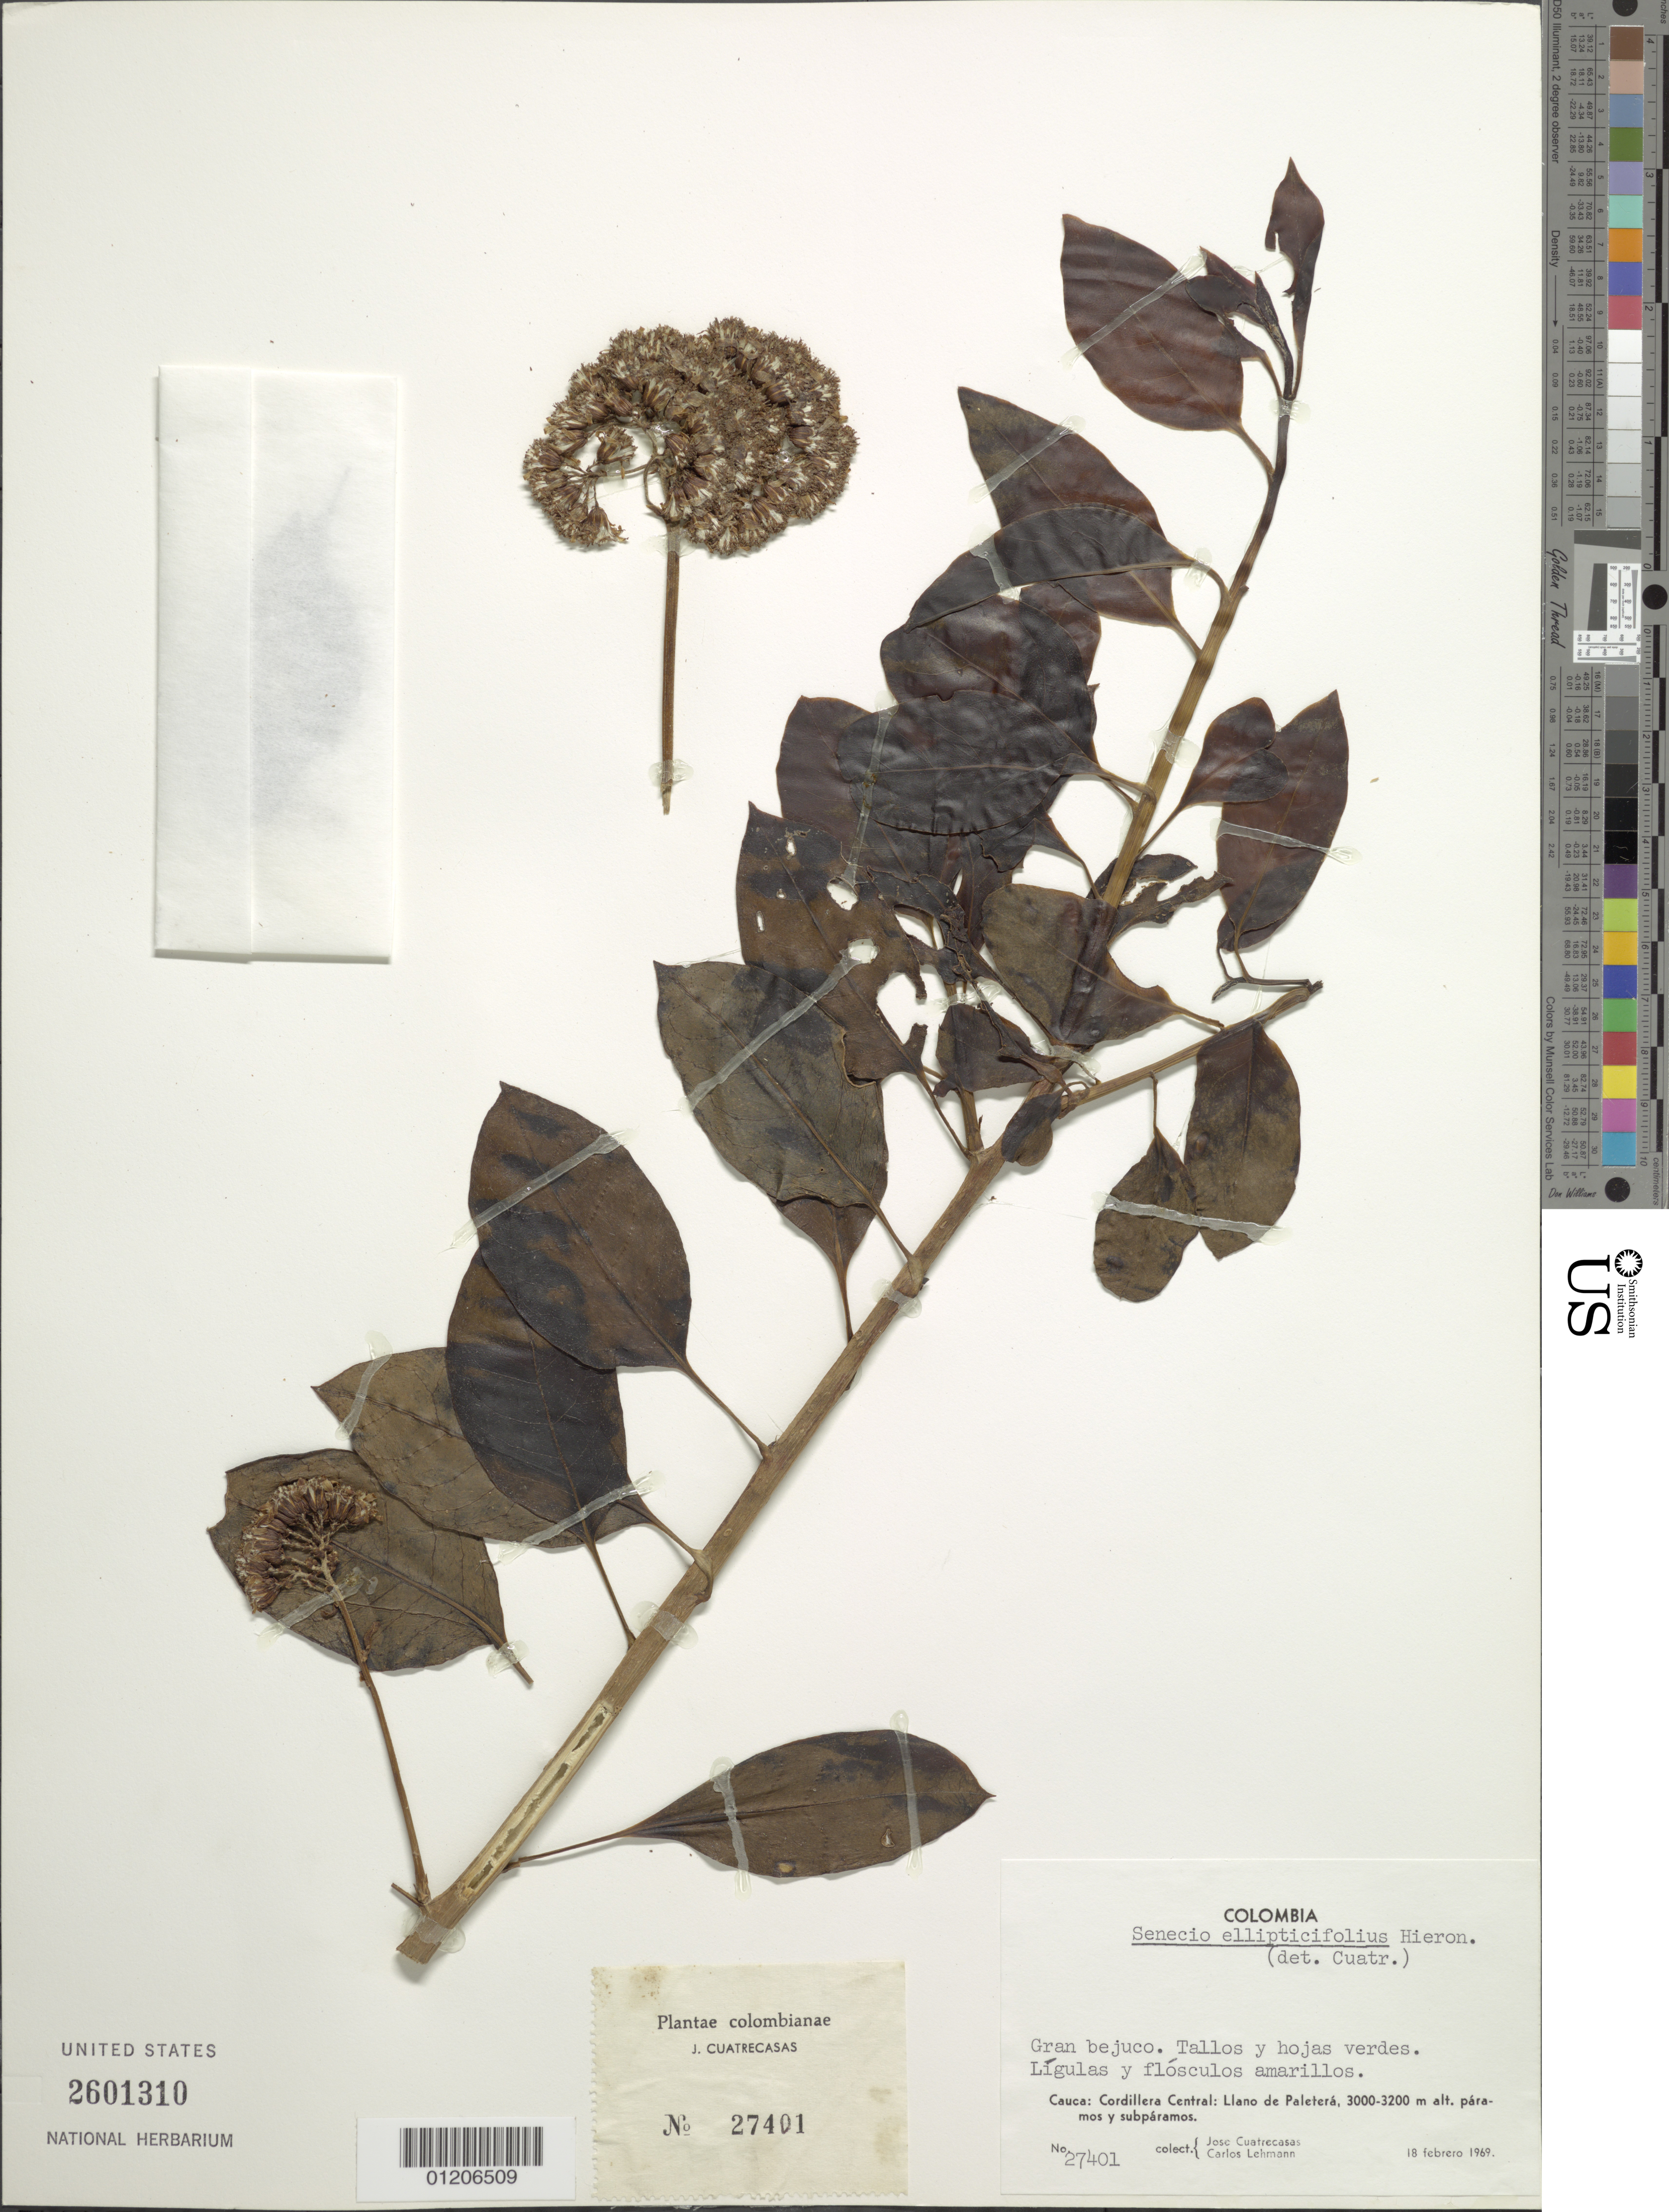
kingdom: Plantae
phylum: Tracheophyta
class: Magnoliopsida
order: Asterales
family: Asteraceae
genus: Pentacalia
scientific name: Pentacalia ellipticifolia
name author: (Hieron.) Cuatrec.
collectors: J. Cuatrecasas & C. Lehmann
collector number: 27401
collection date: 1969-02-18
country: Colombia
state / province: Cauca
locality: Cordillera Central: Llano de Paleterá.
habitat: subparamos y paramos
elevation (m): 3000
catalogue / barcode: US 2601310